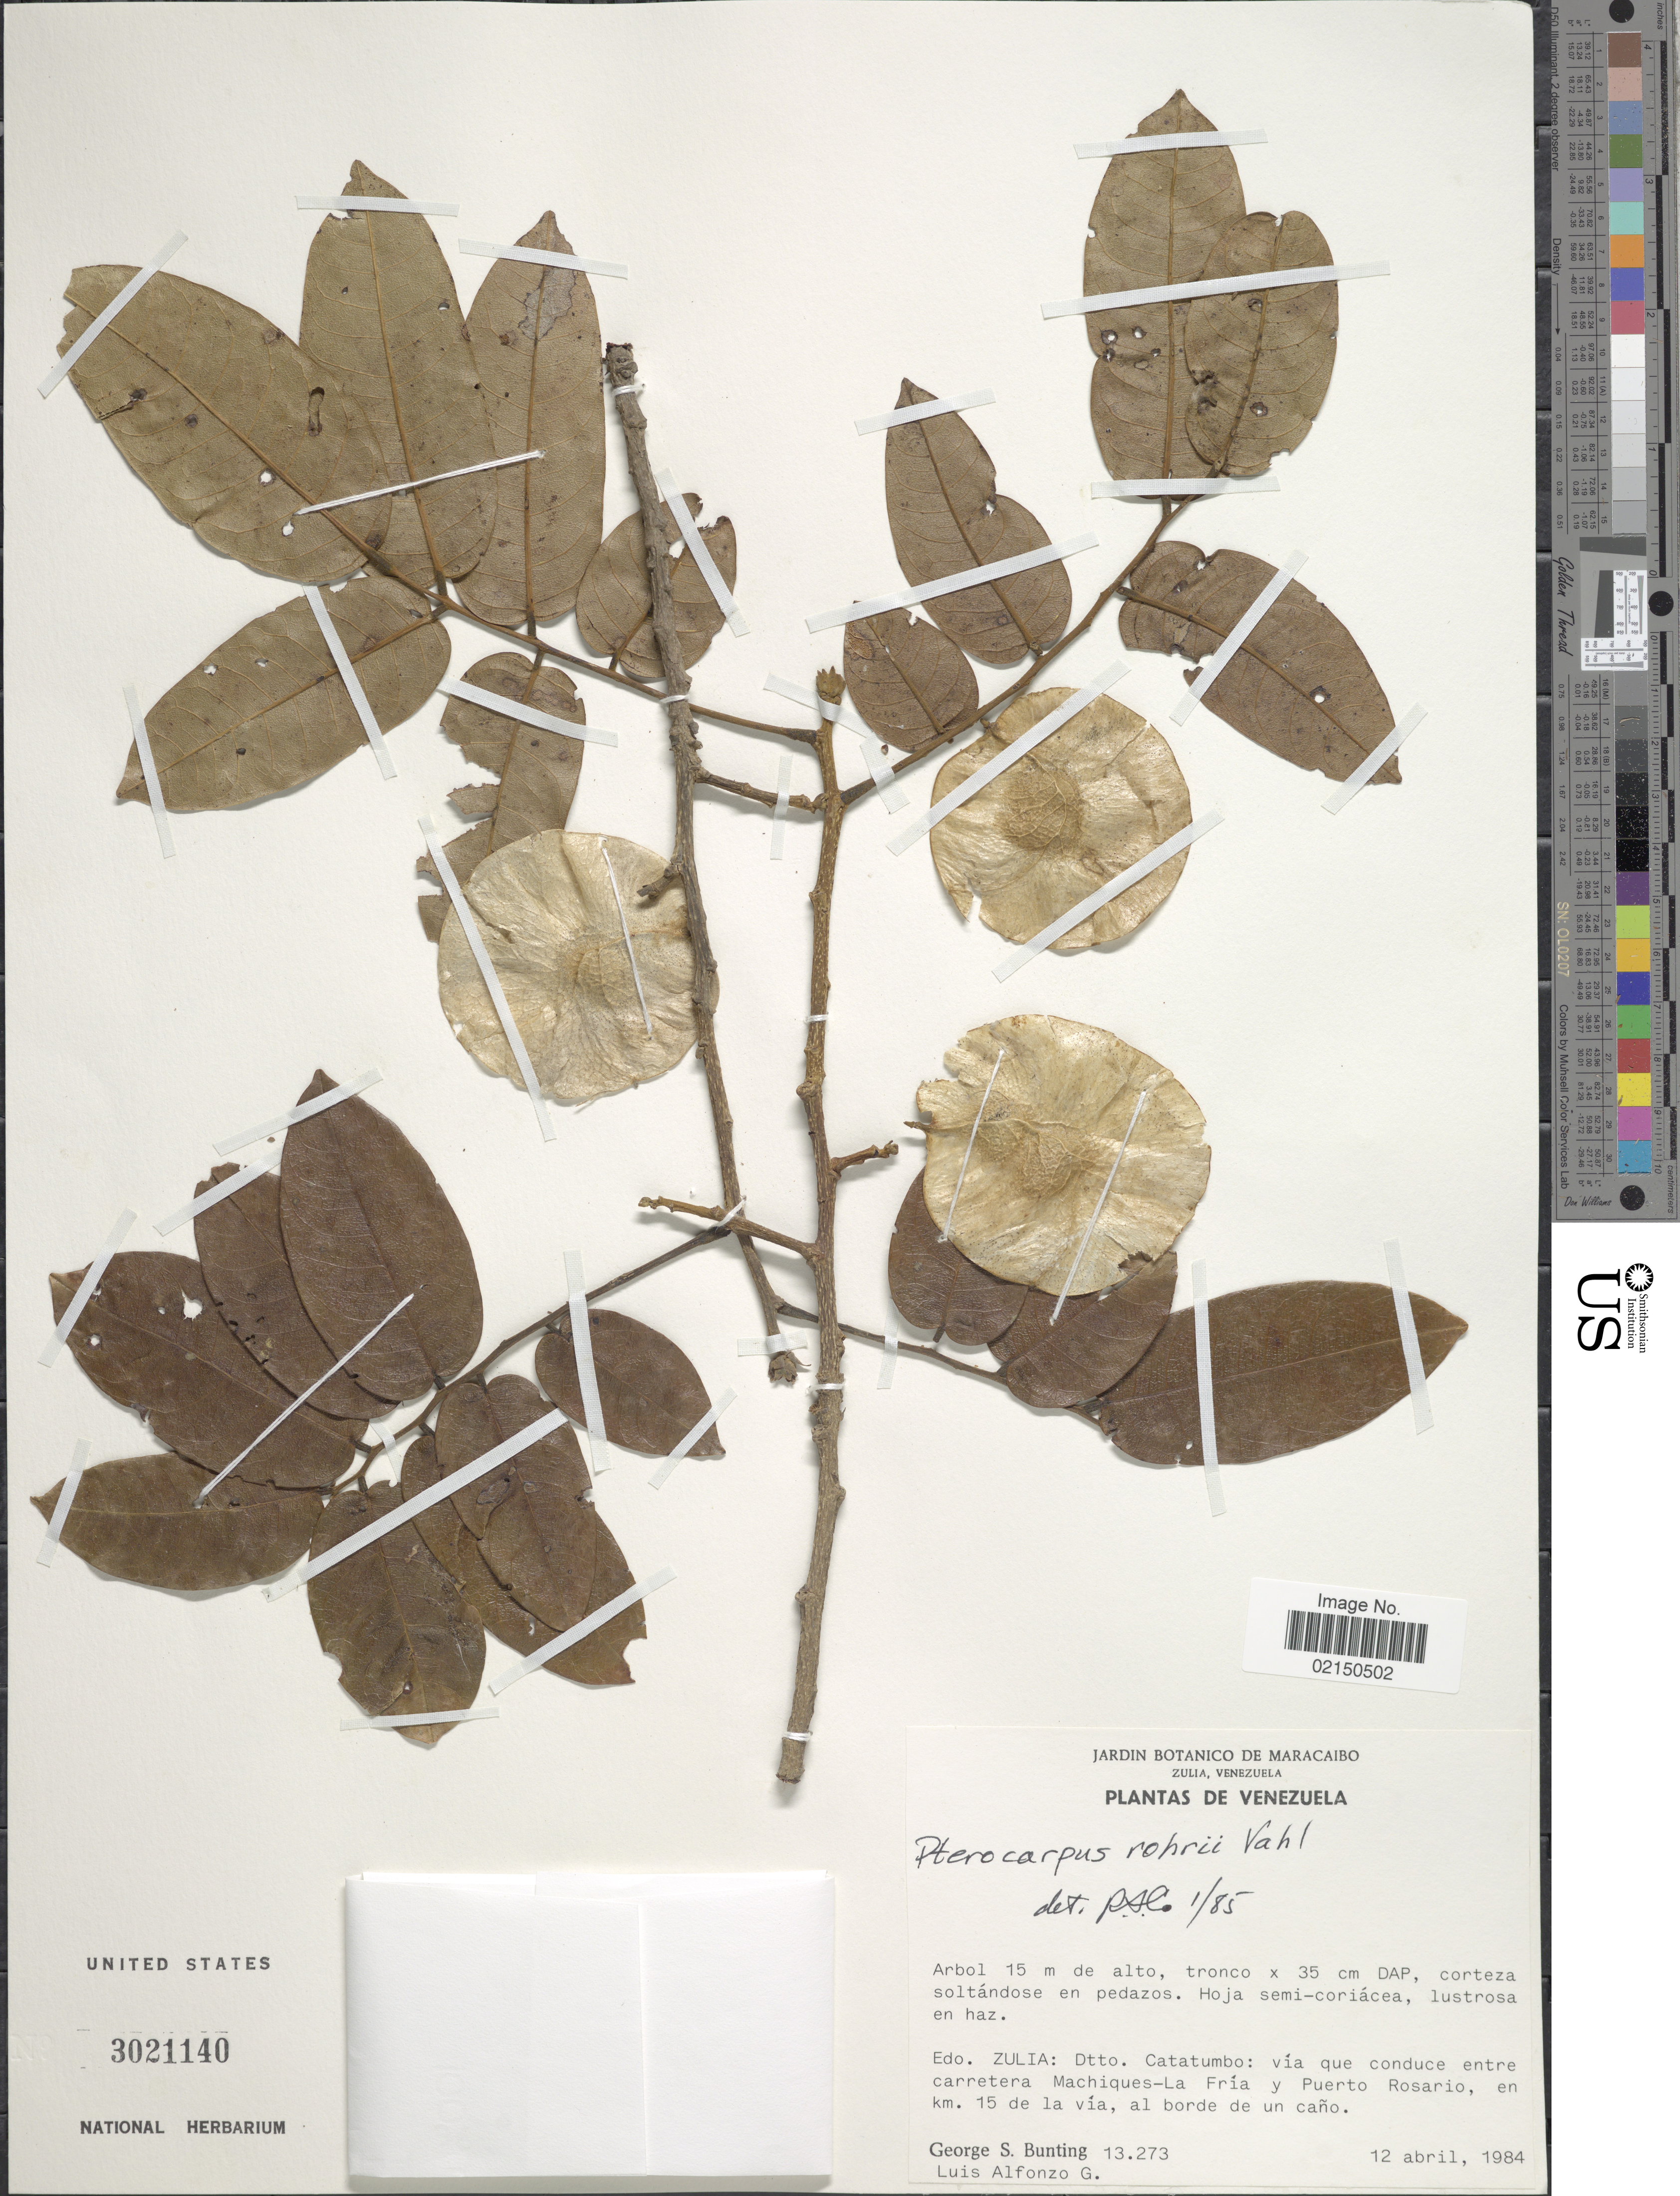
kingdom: Plantae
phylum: Tracheophyta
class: Magnoliopsida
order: Fabales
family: Fabaceae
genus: Pterocarpus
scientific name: Pterocarpus rohrii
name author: Vahl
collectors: G. S. Bunting & L. Alfonzo G.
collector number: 13273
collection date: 1984-04-12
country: Venezuela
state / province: Zulia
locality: Dtto. Catatumbo: via que conduce entre carretera Machiques-La Fria y Puerto Rosario, en km. 15 de la via, al borde de un cano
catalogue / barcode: US 3021140